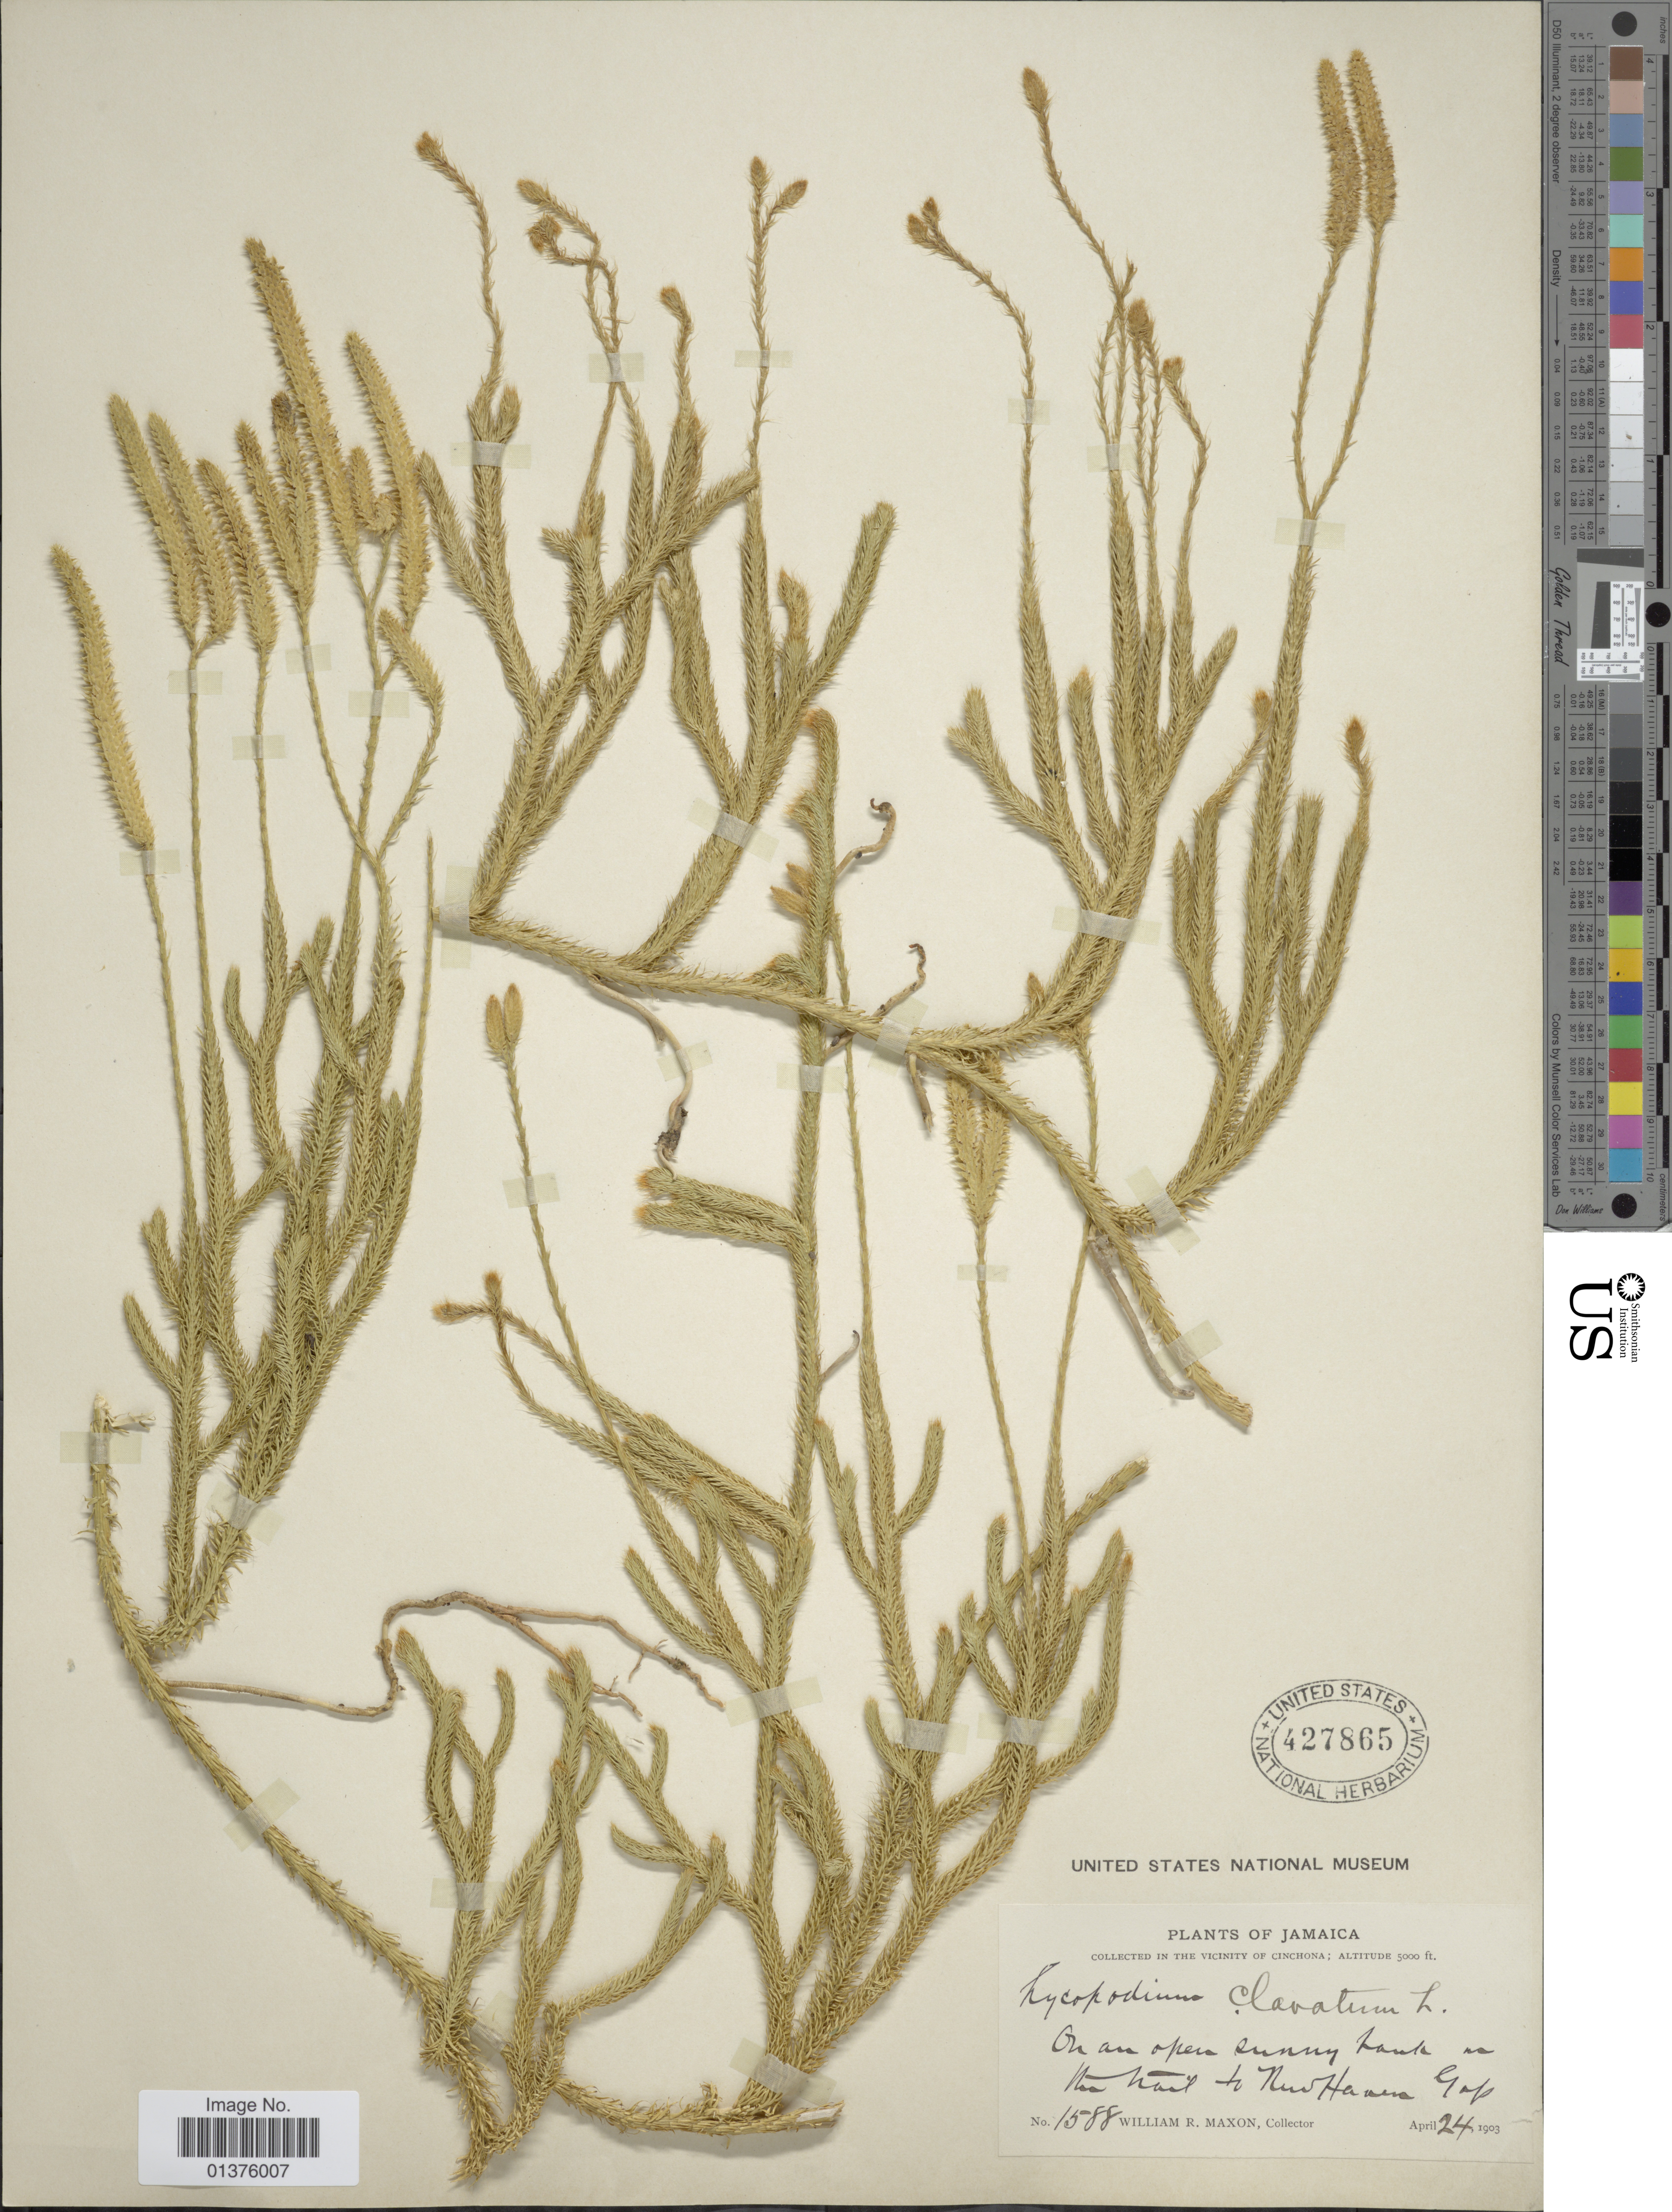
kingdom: Plantae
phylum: Tracheophyta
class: Lycopodiopsida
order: Lycopodiales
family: Lycopodiaceae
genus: Lycopodium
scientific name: Lycopodium clavatum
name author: L.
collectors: W. R. Maxon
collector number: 1588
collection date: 1903-04-24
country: Jamaica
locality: Vicinity of Cinchona, on an open sunny bank on the trail to New Haven Gap.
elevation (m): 1524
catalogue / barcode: US 427865